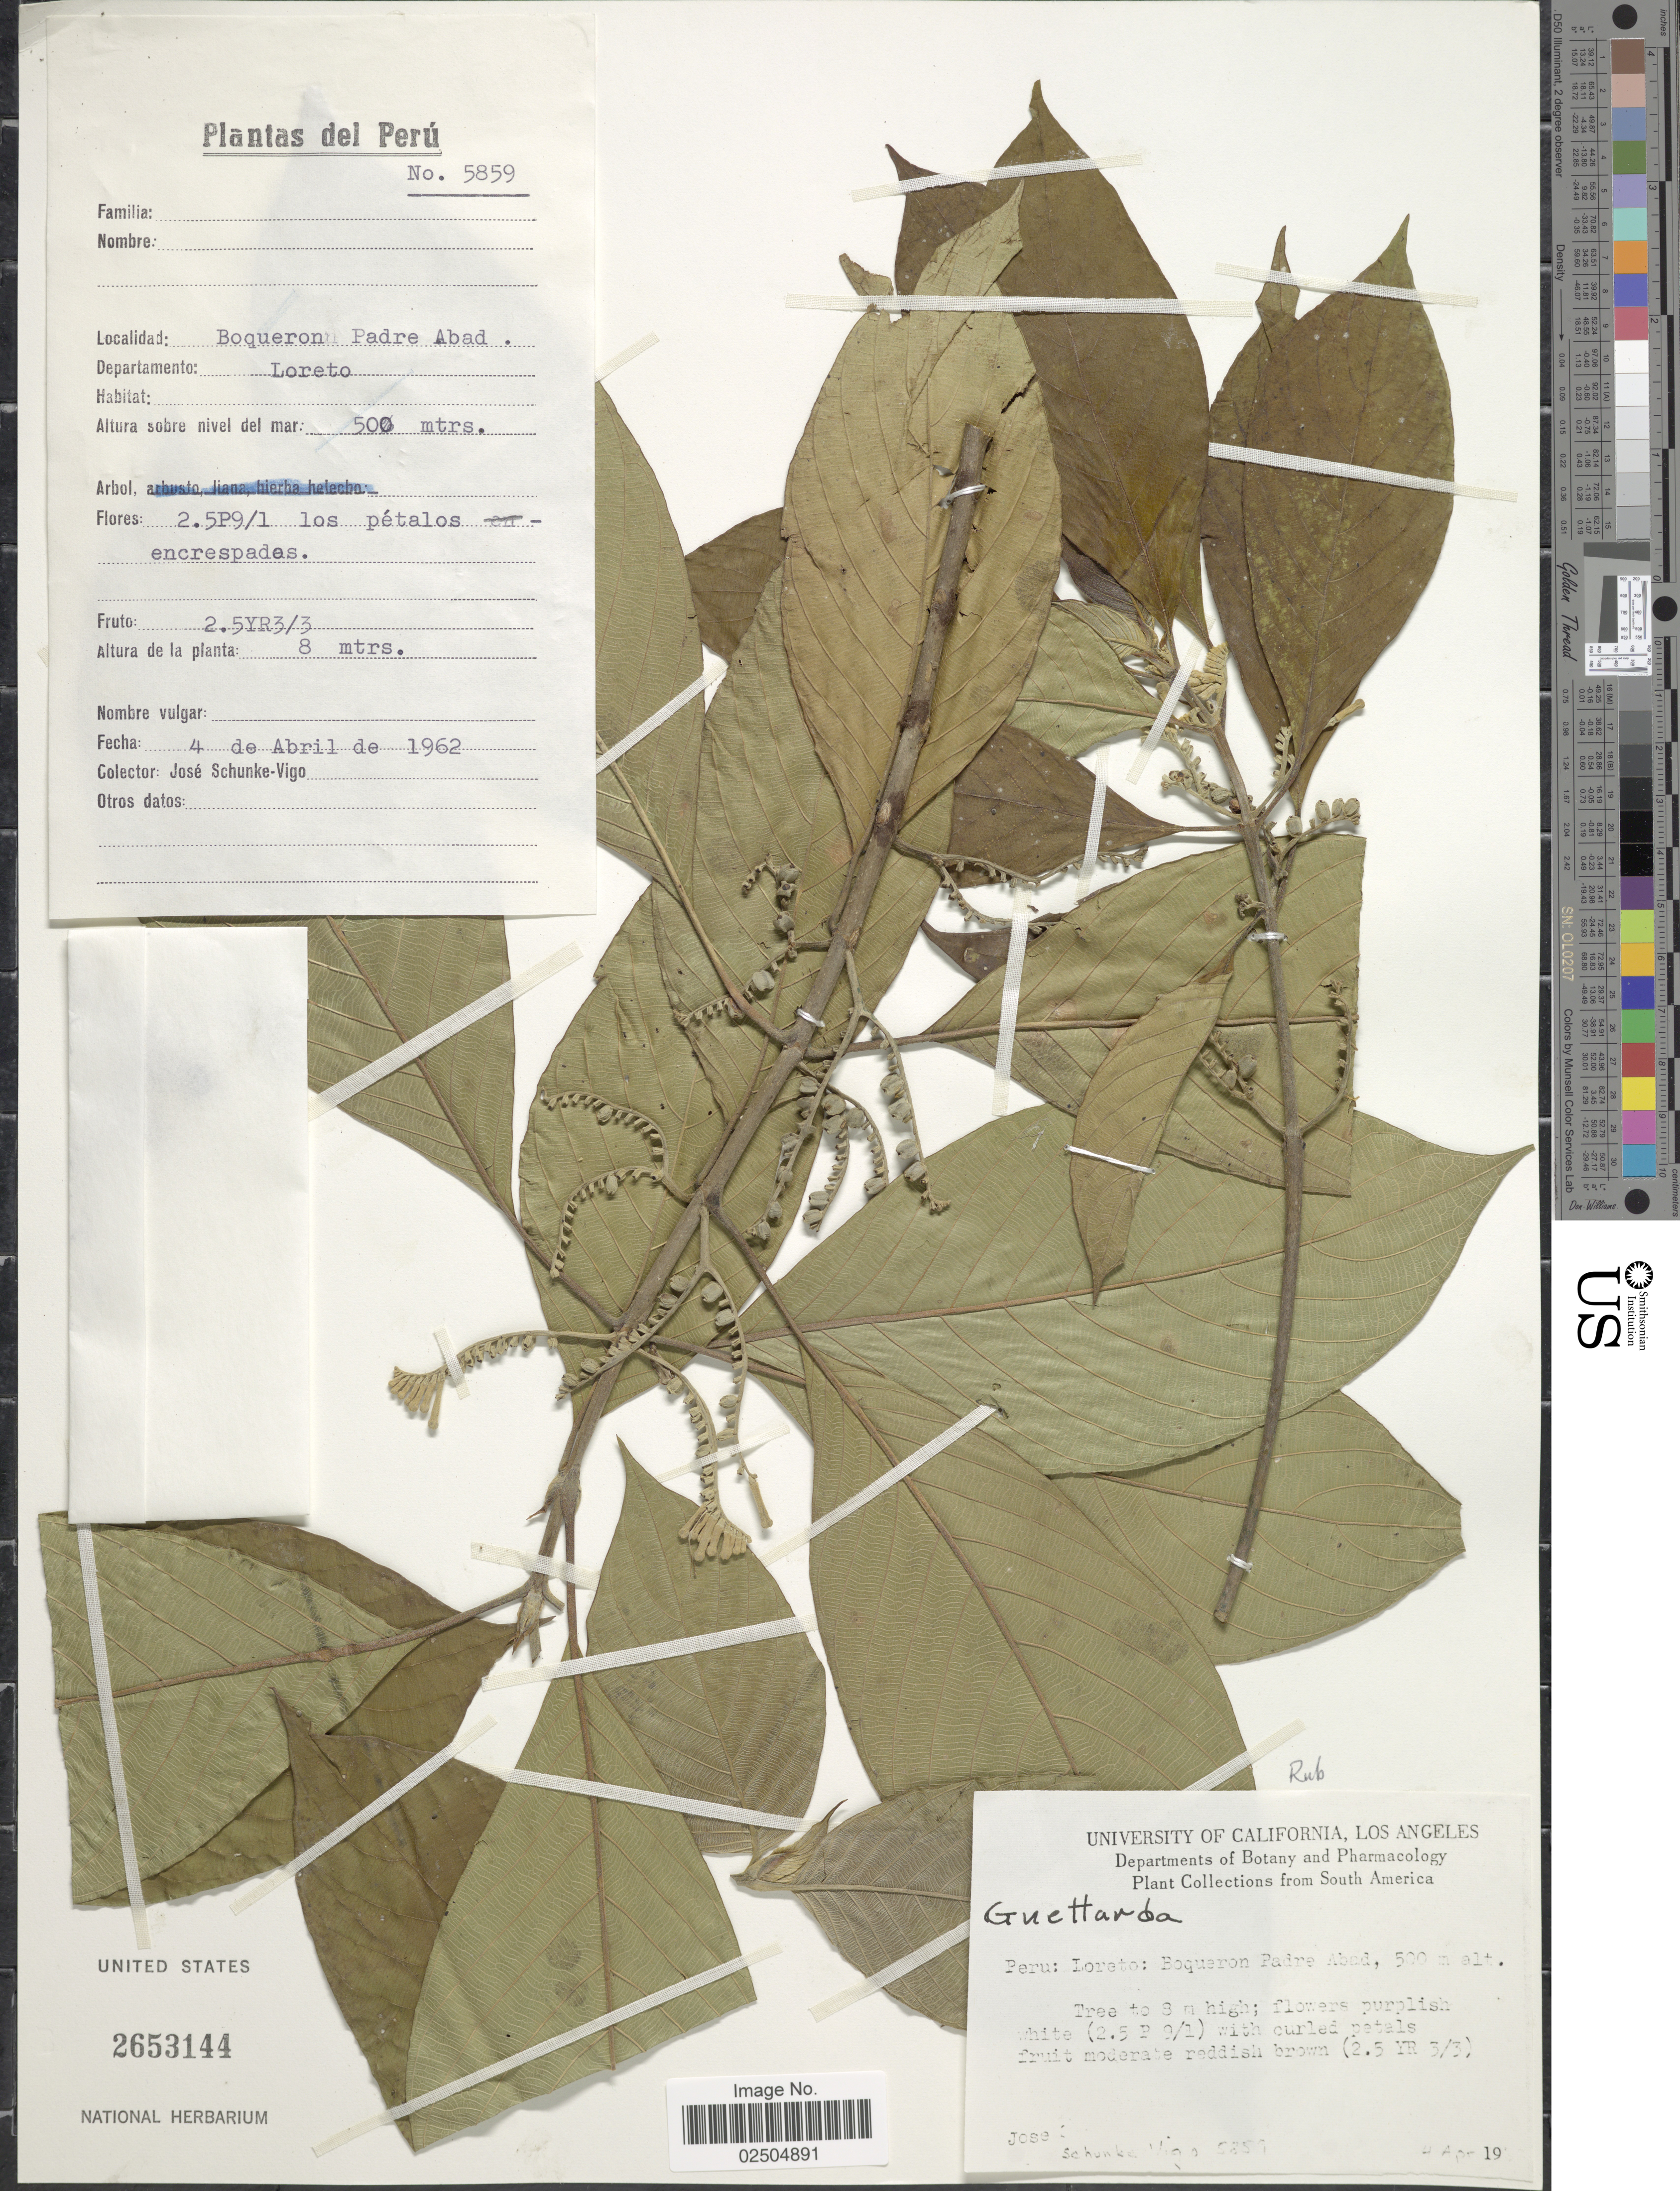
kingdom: Plantae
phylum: Tracheophyta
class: Magnoliopsida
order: Gentianales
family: Rubiaceae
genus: Guettarda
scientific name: Guettarda sp.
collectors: J. Schunke Vigo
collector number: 5859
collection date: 1962-04-04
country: Peru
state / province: Loreto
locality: Boqueron Padre Abad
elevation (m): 500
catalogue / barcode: US 2653144